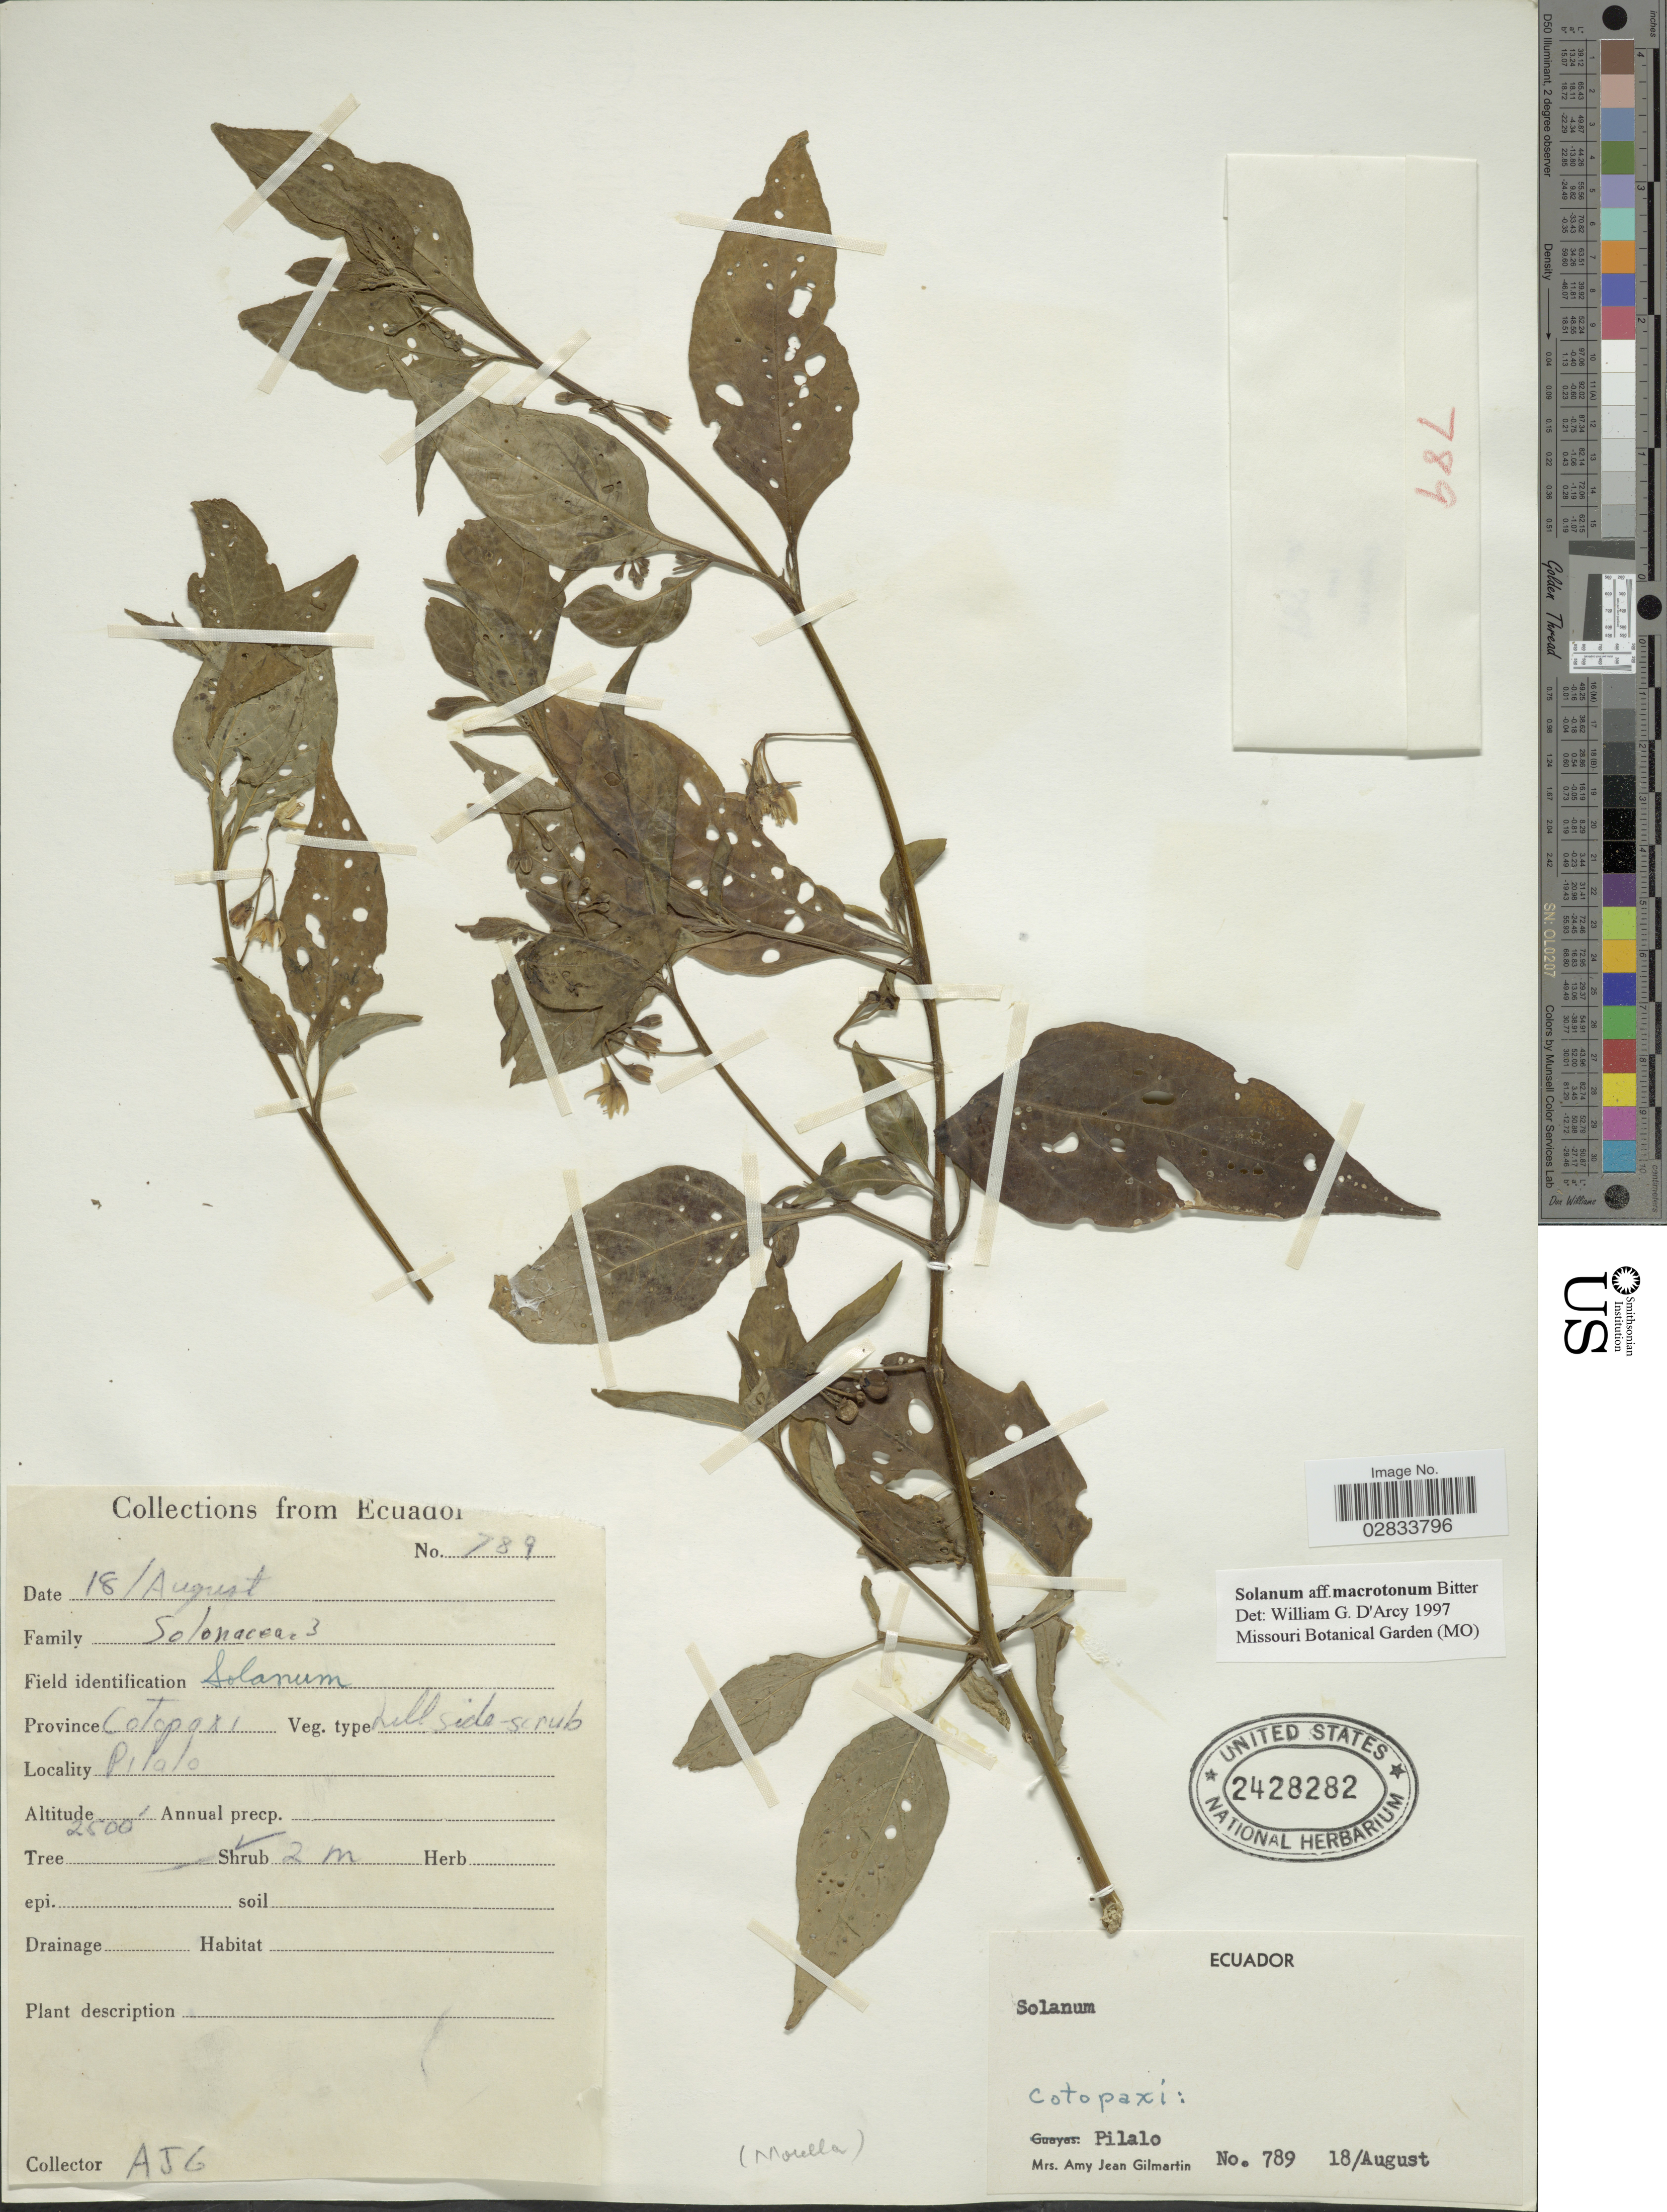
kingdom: Plantae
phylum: Tracheophyta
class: Magnoliopsida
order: Solanales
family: Solanaceae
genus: Solanum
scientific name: Solanum macrotonum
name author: Bitter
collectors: A. J. Gilmartin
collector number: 789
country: Ecuador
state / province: Cotopaxi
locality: Province Cotopaxi: Pilalo.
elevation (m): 762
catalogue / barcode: US 2428282